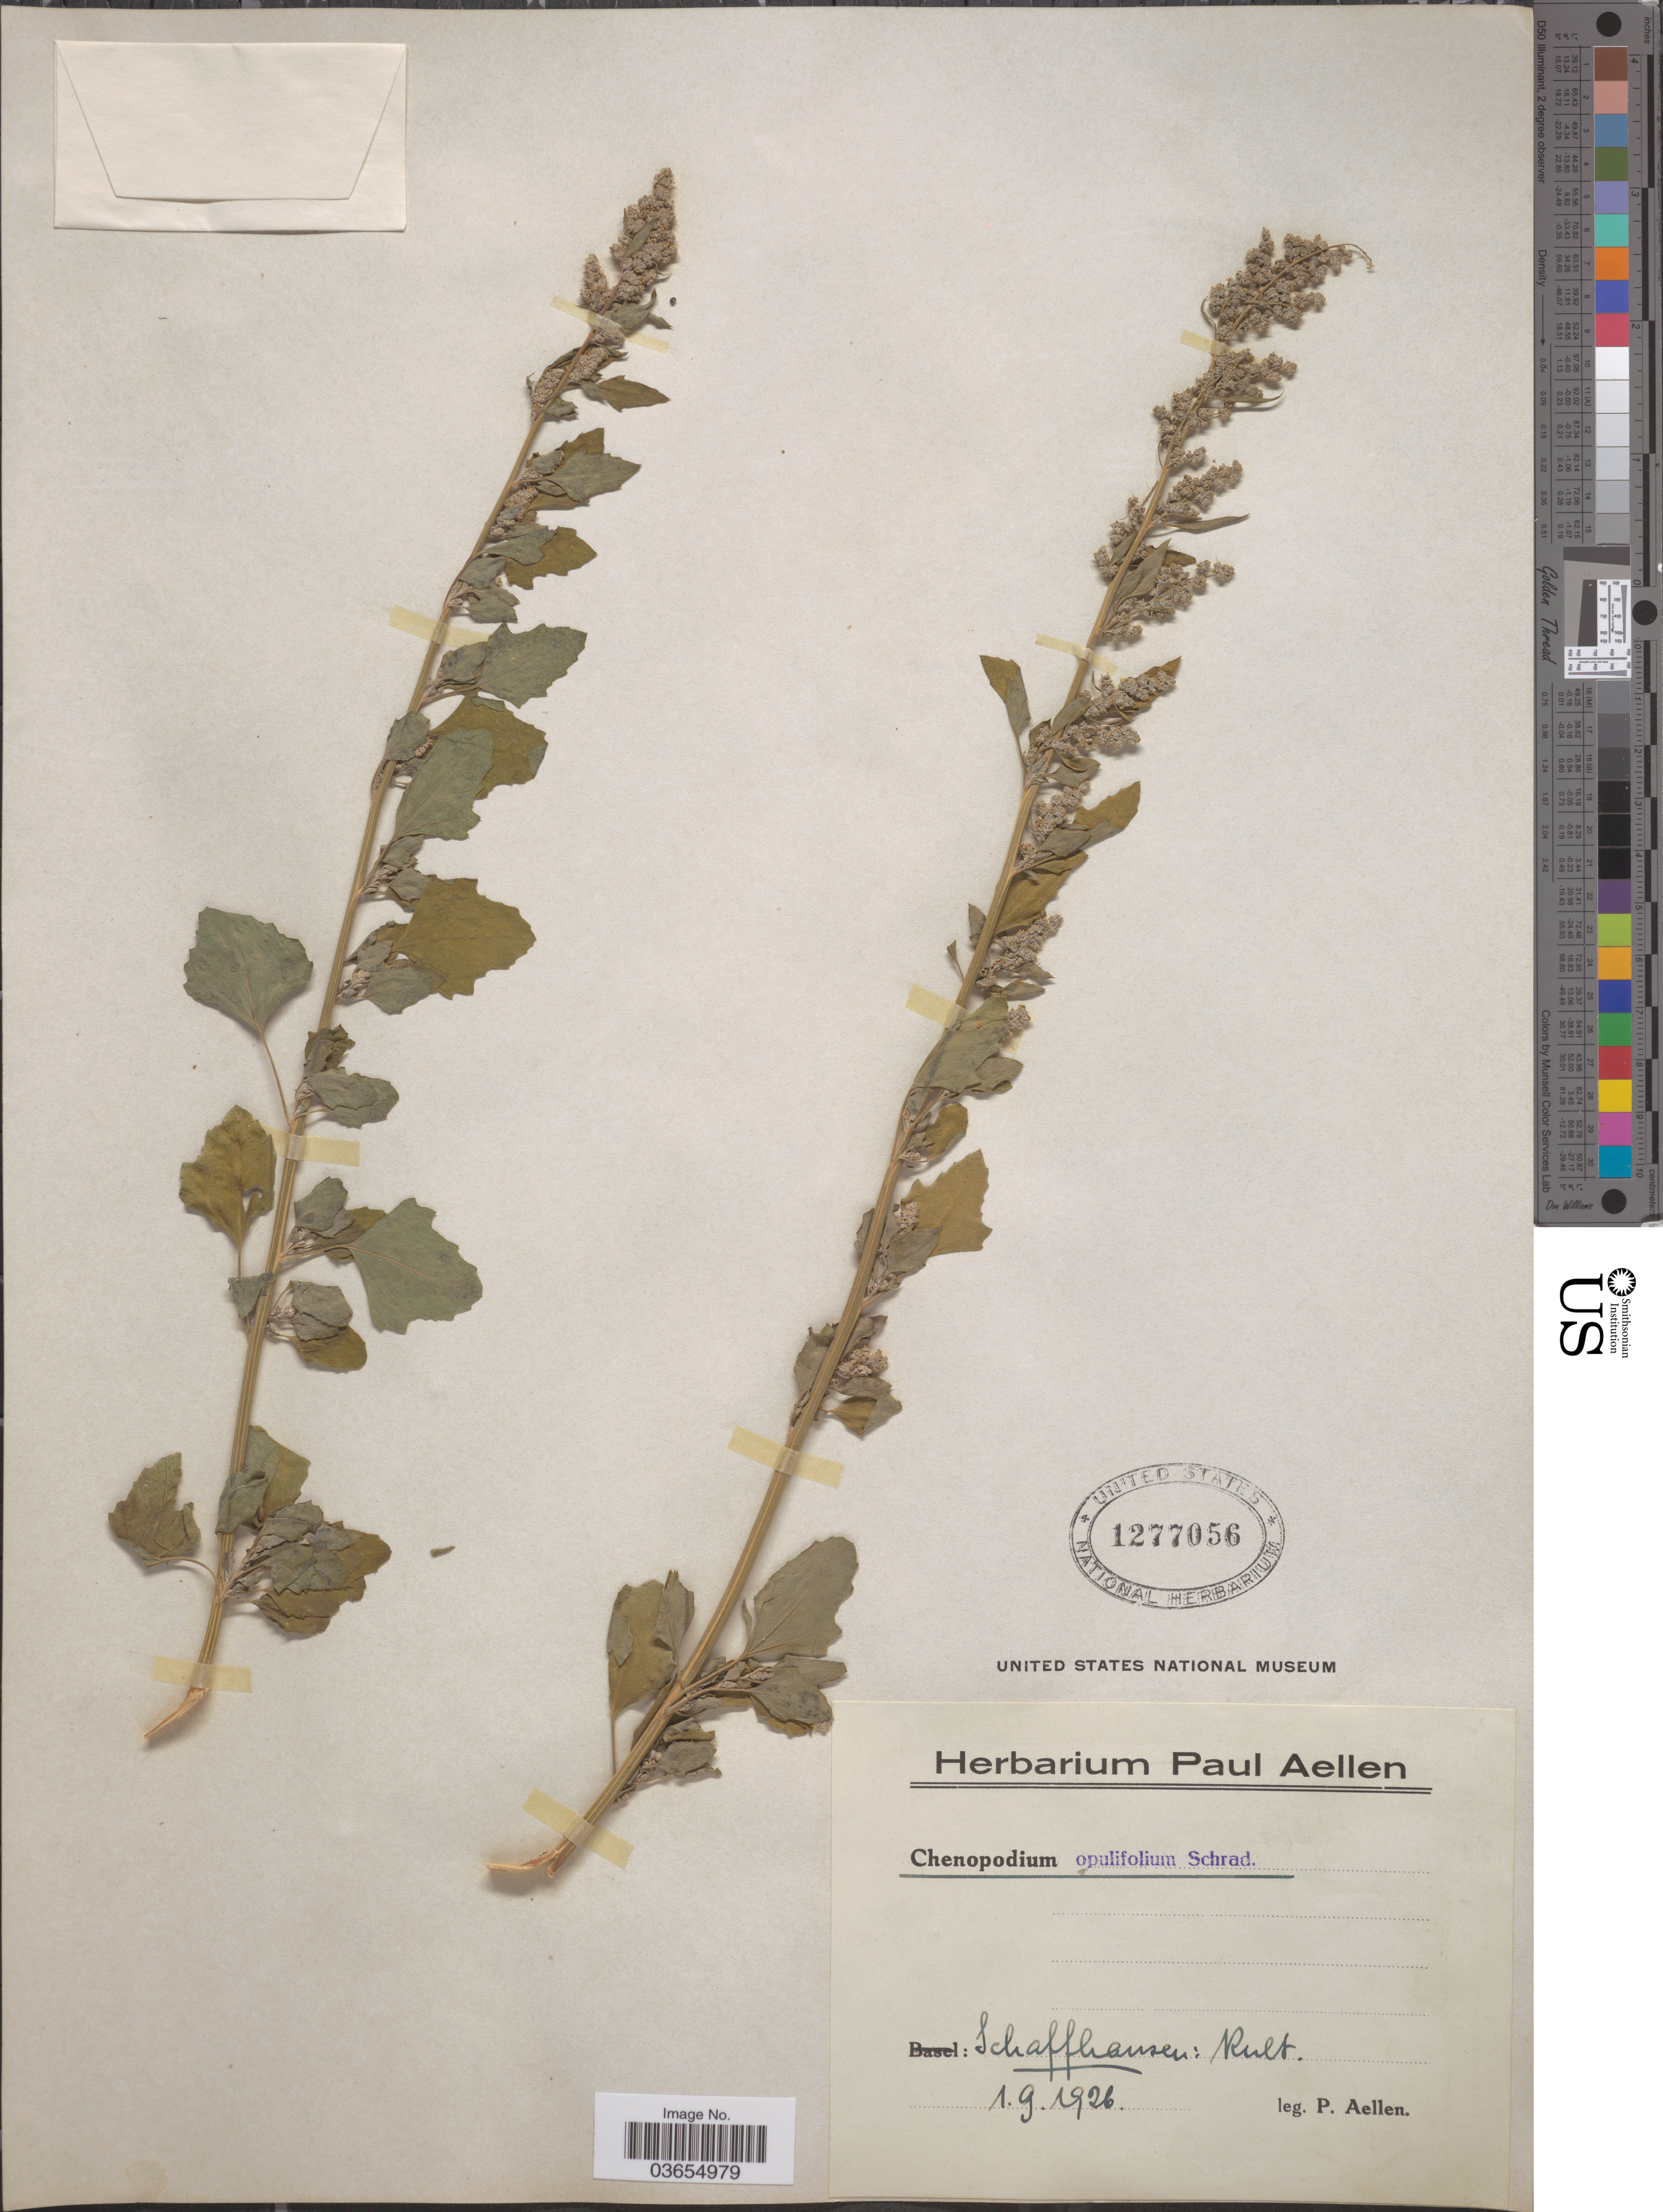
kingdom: Plantae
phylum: Tracheophyta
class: Magnoliopsida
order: Caryophyllales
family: Amaranthaceae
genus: Chenopodium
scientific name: Chenopodium opulifolium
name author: Schrad. ex W.D.J. Koch & Ziz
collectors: P. Aellen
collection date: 1926-09-01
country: Switzerland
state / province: Schaffhausen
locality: Kult.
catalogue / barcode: US 1277056